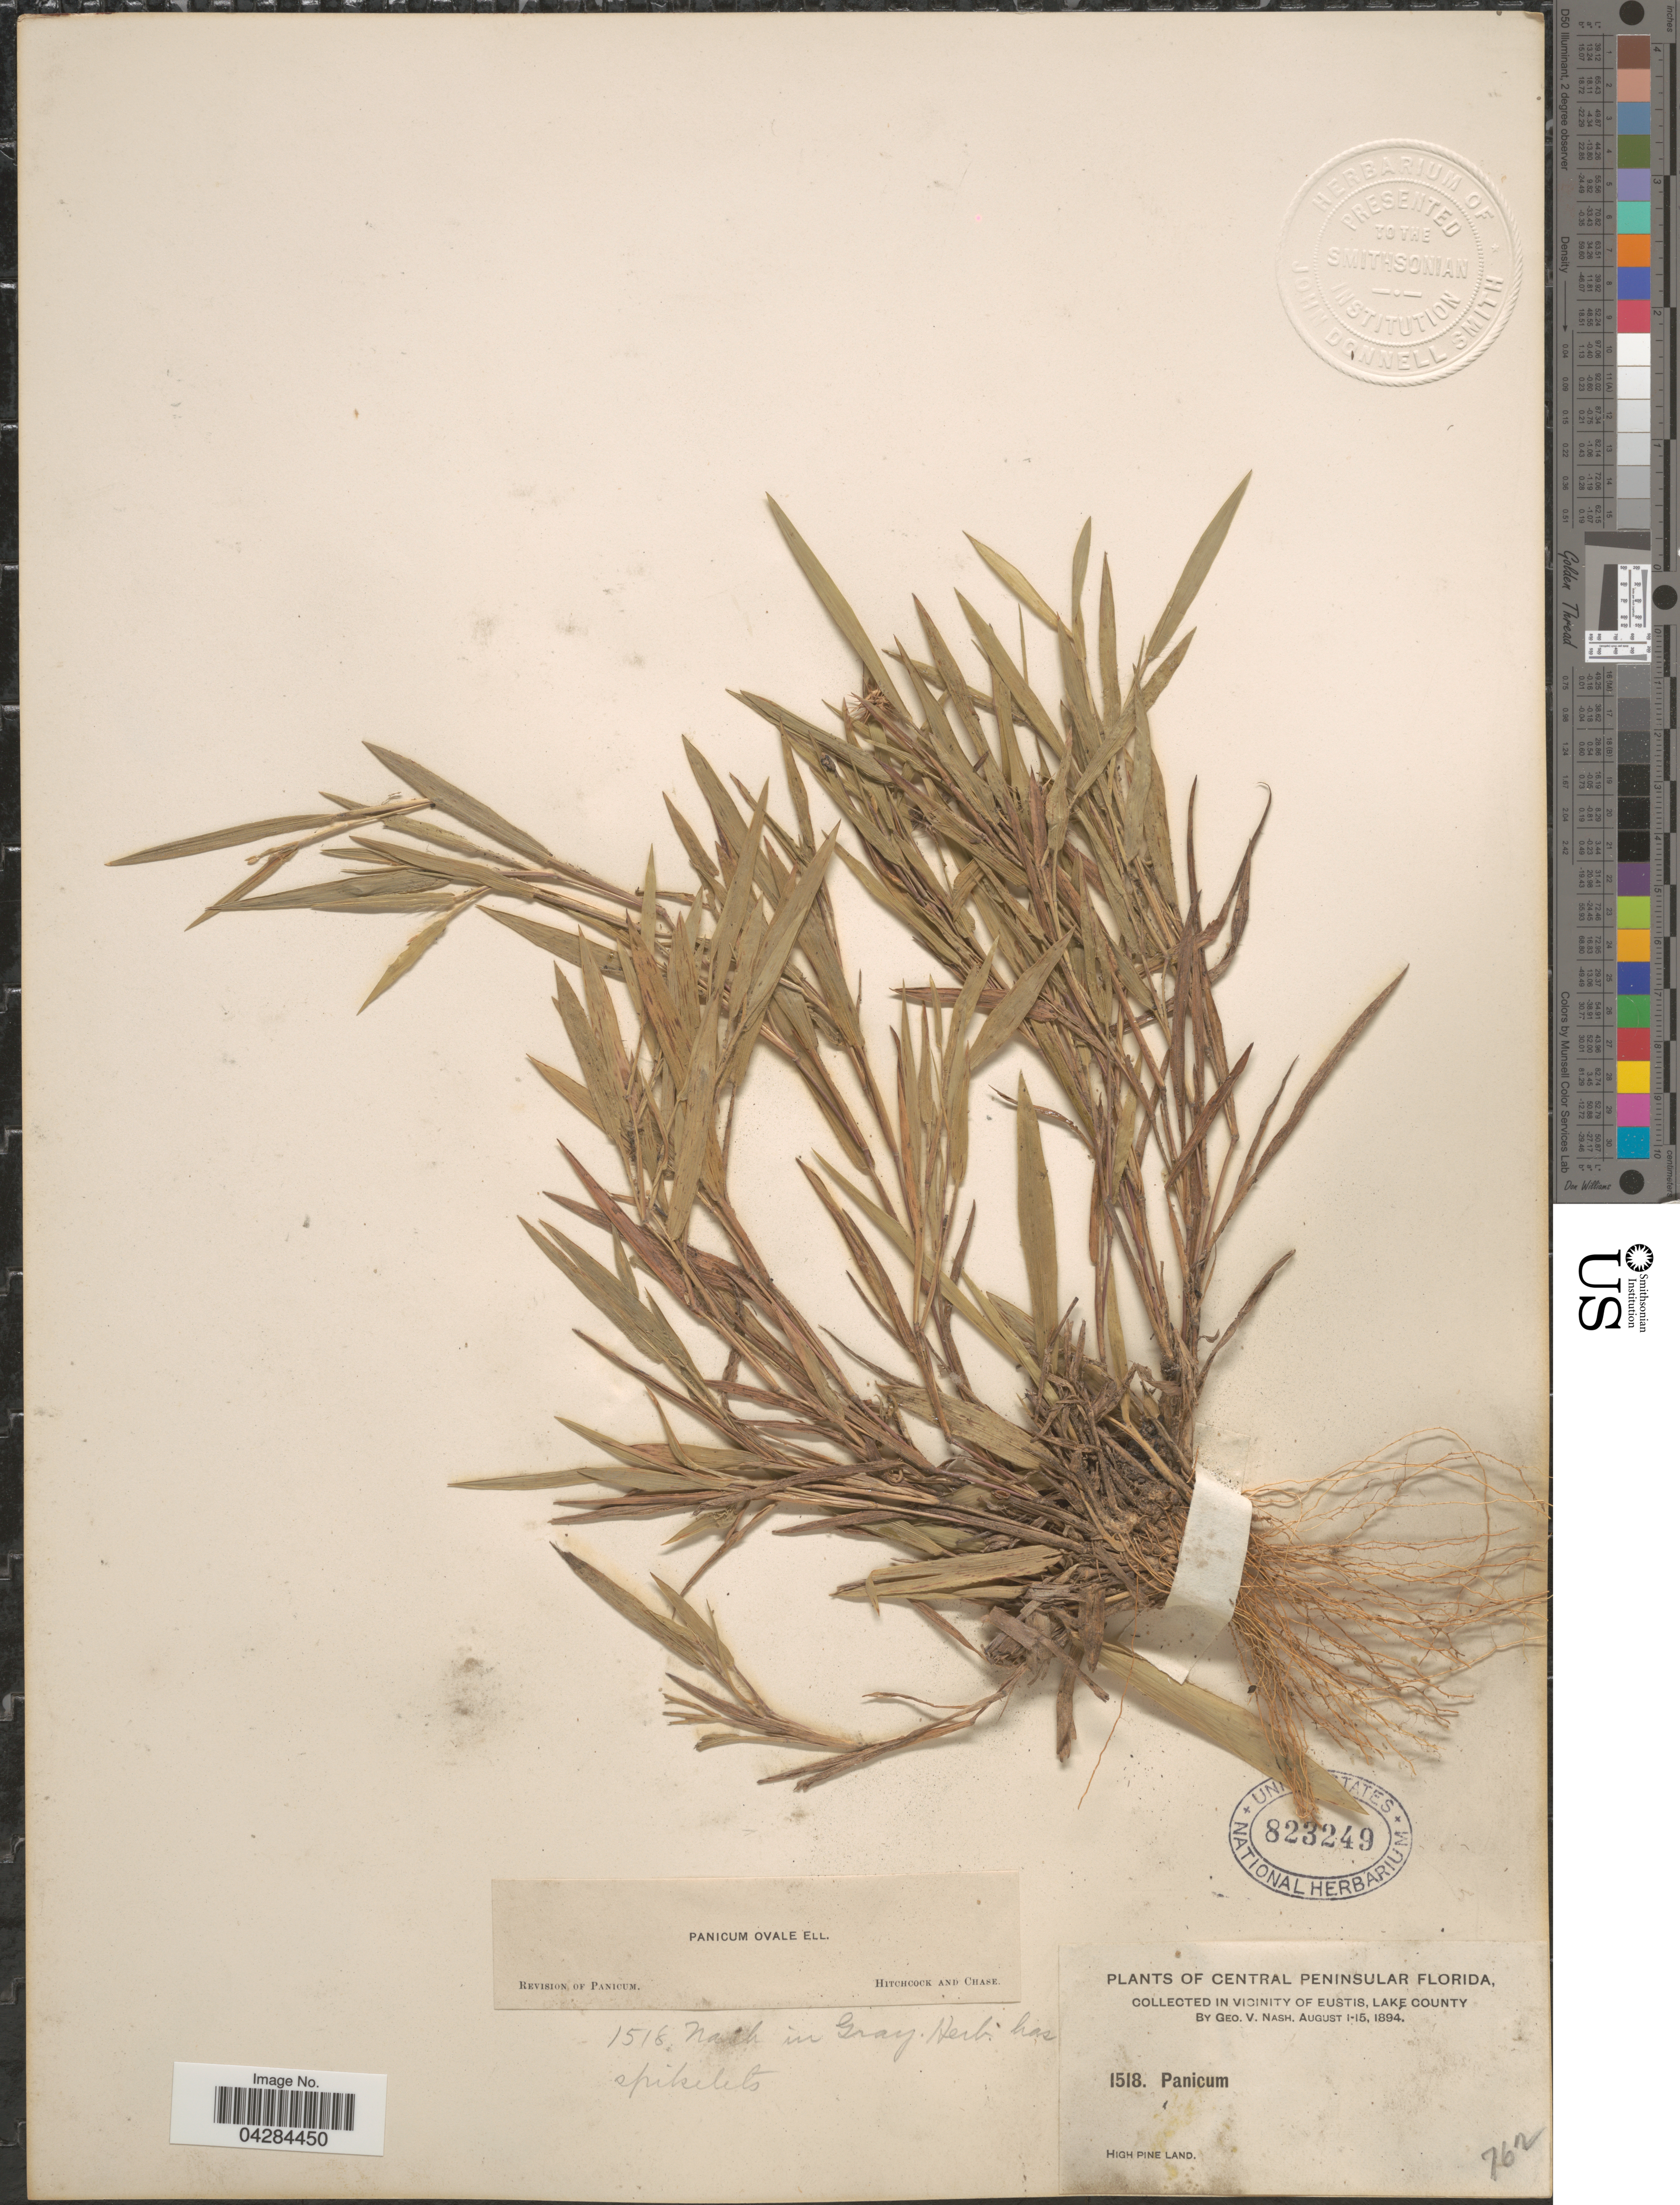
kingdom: Plantae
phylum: Tracheophyta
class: Liliopsida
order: Poales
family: Poaceae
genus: Dichanthelium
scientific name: Dichanthelium ovale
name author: (Elliott) Gould & C.A. Clark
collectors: G. V. Nash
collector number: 1518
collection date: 1894-08-01/1894-08-15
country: United States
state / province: Florida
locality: Central Peninsular Florida, in vicinity of Eustis, Lake County. High Pine Land.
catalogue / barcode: US 823249